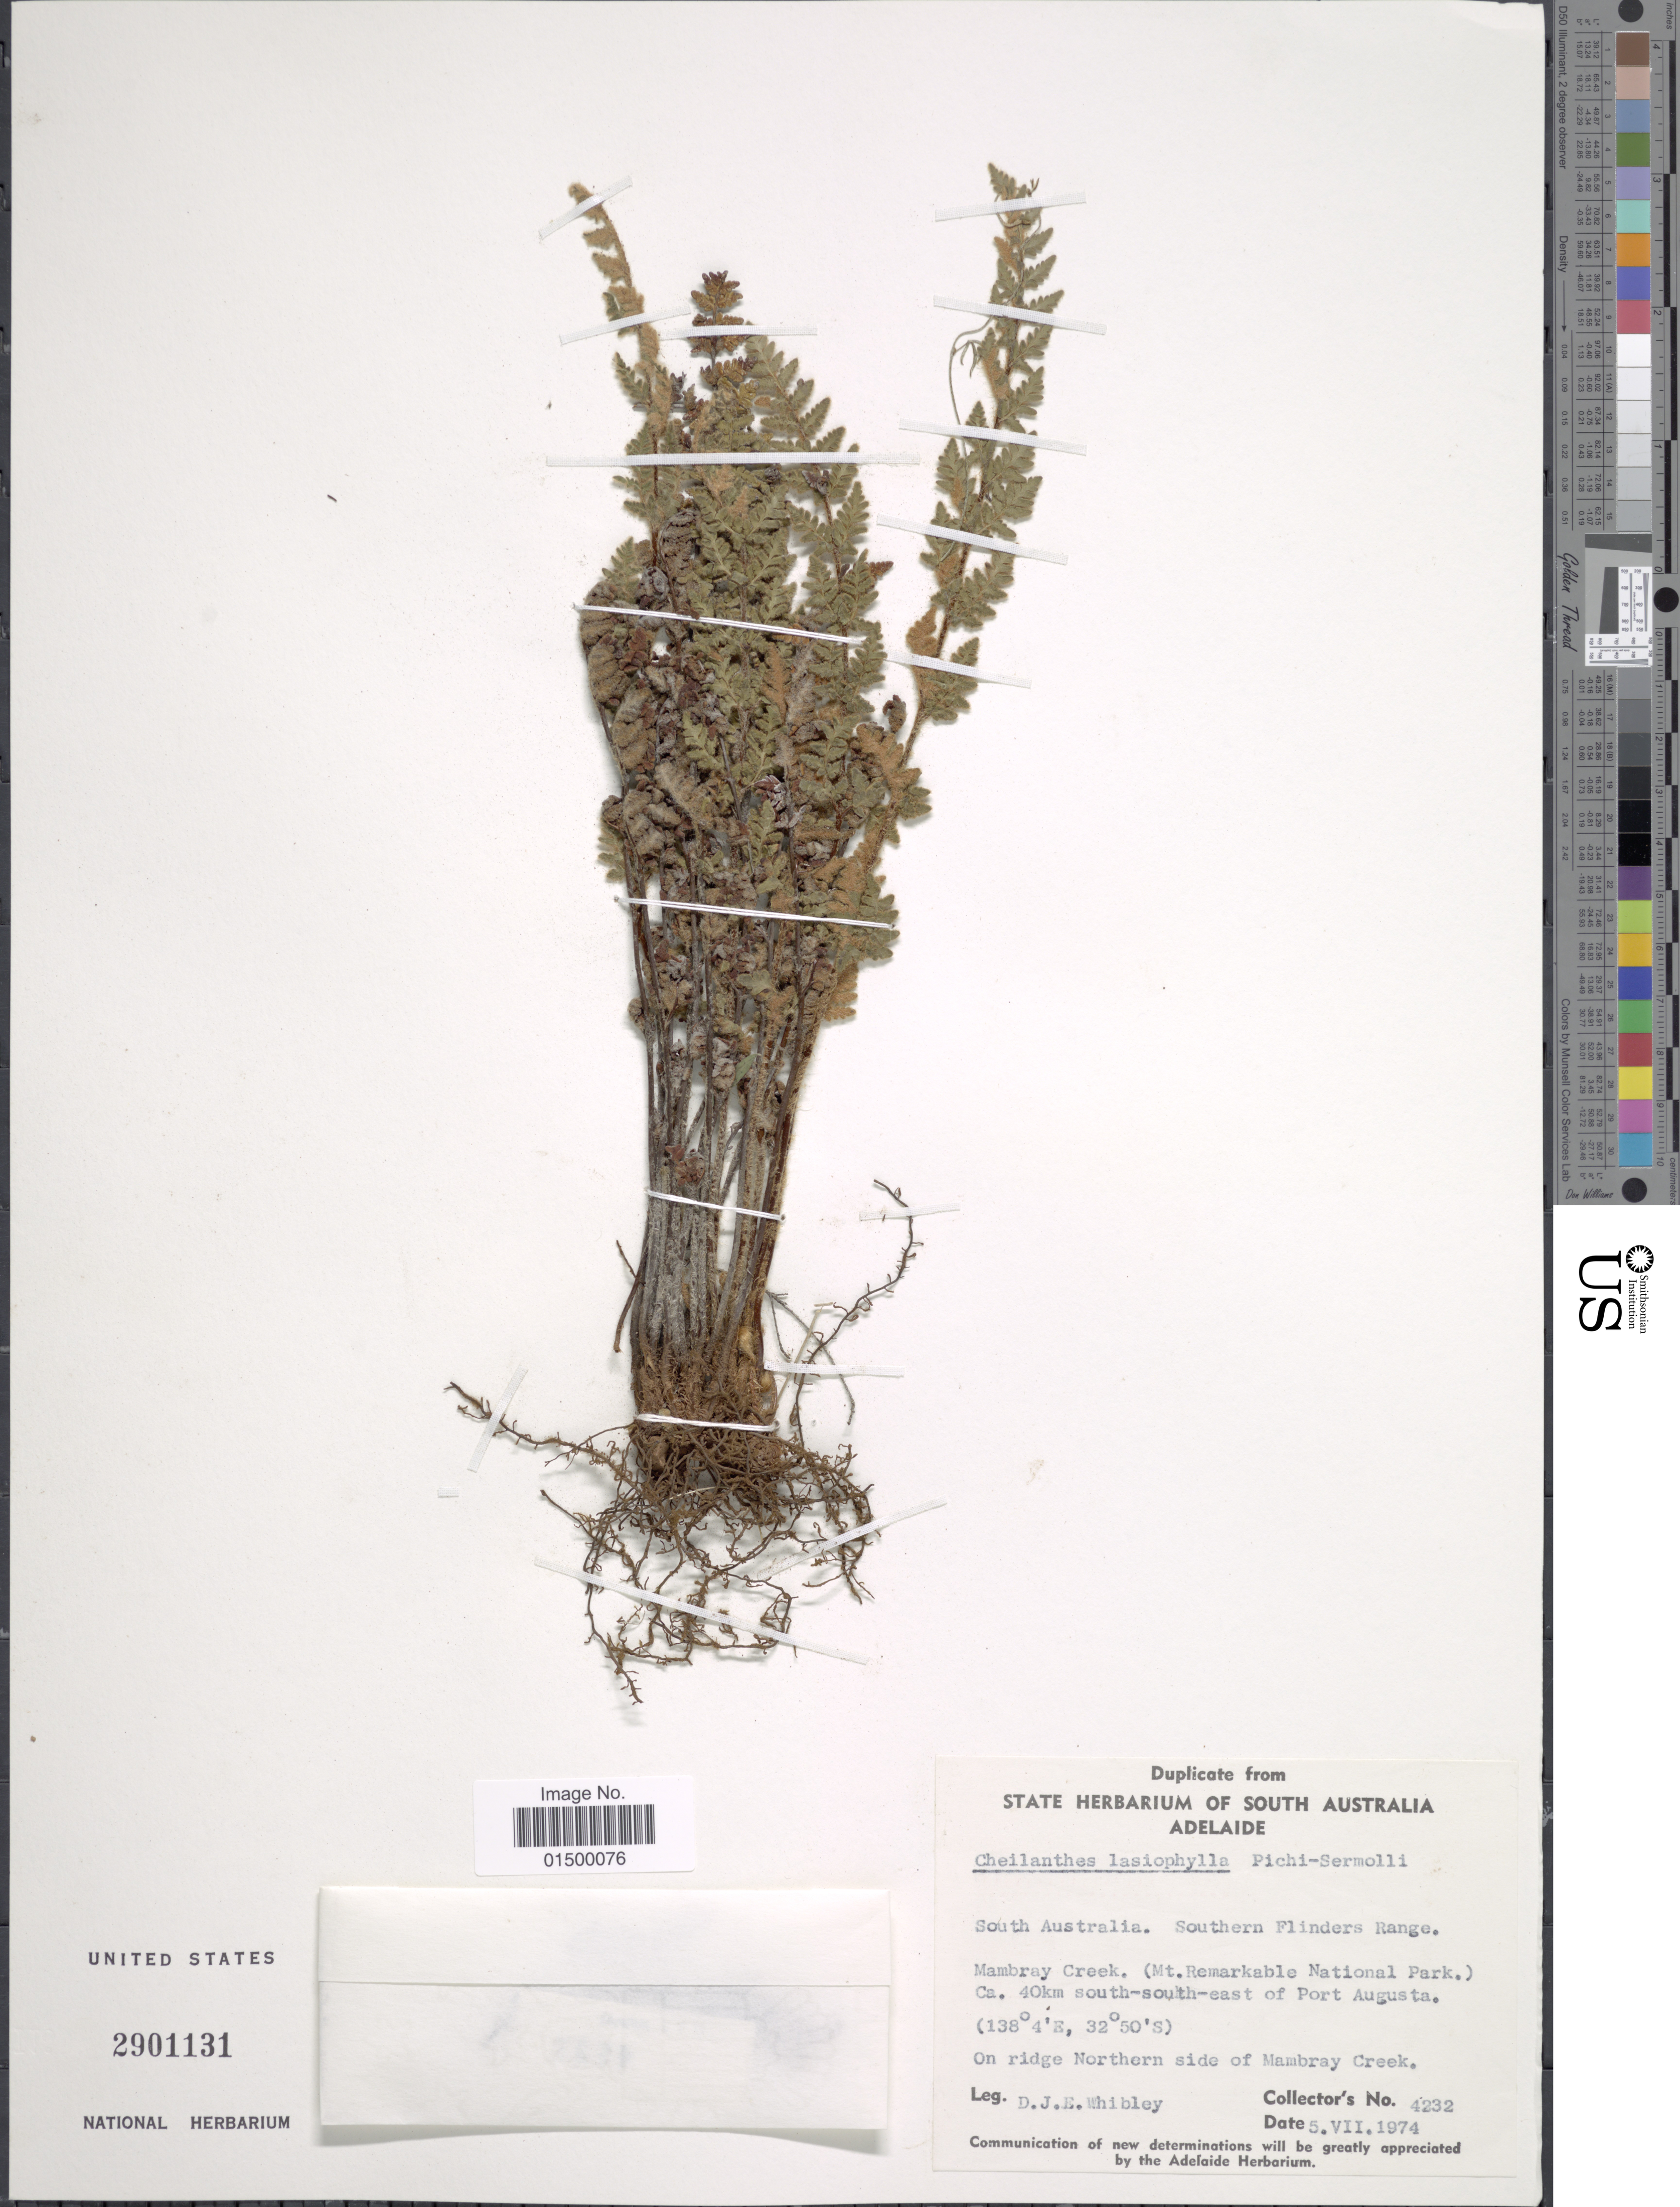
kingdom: Plantae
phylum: Tracheophyta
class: Polypodiopsida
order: Polypodiales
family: Pteridaceae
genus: Cheilanthes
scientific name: Cheilanthes lasiophylla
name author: Pic. Serm.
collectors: D. Whibley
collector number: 4232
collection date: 1974-07-05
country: Australia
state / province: South Australia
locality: Southern Flinders Range. Manbray Creek. (Mt. Remarkable National Park.) Ca. 40km south-south-east of Port Augusta.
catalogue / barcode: US 2901131